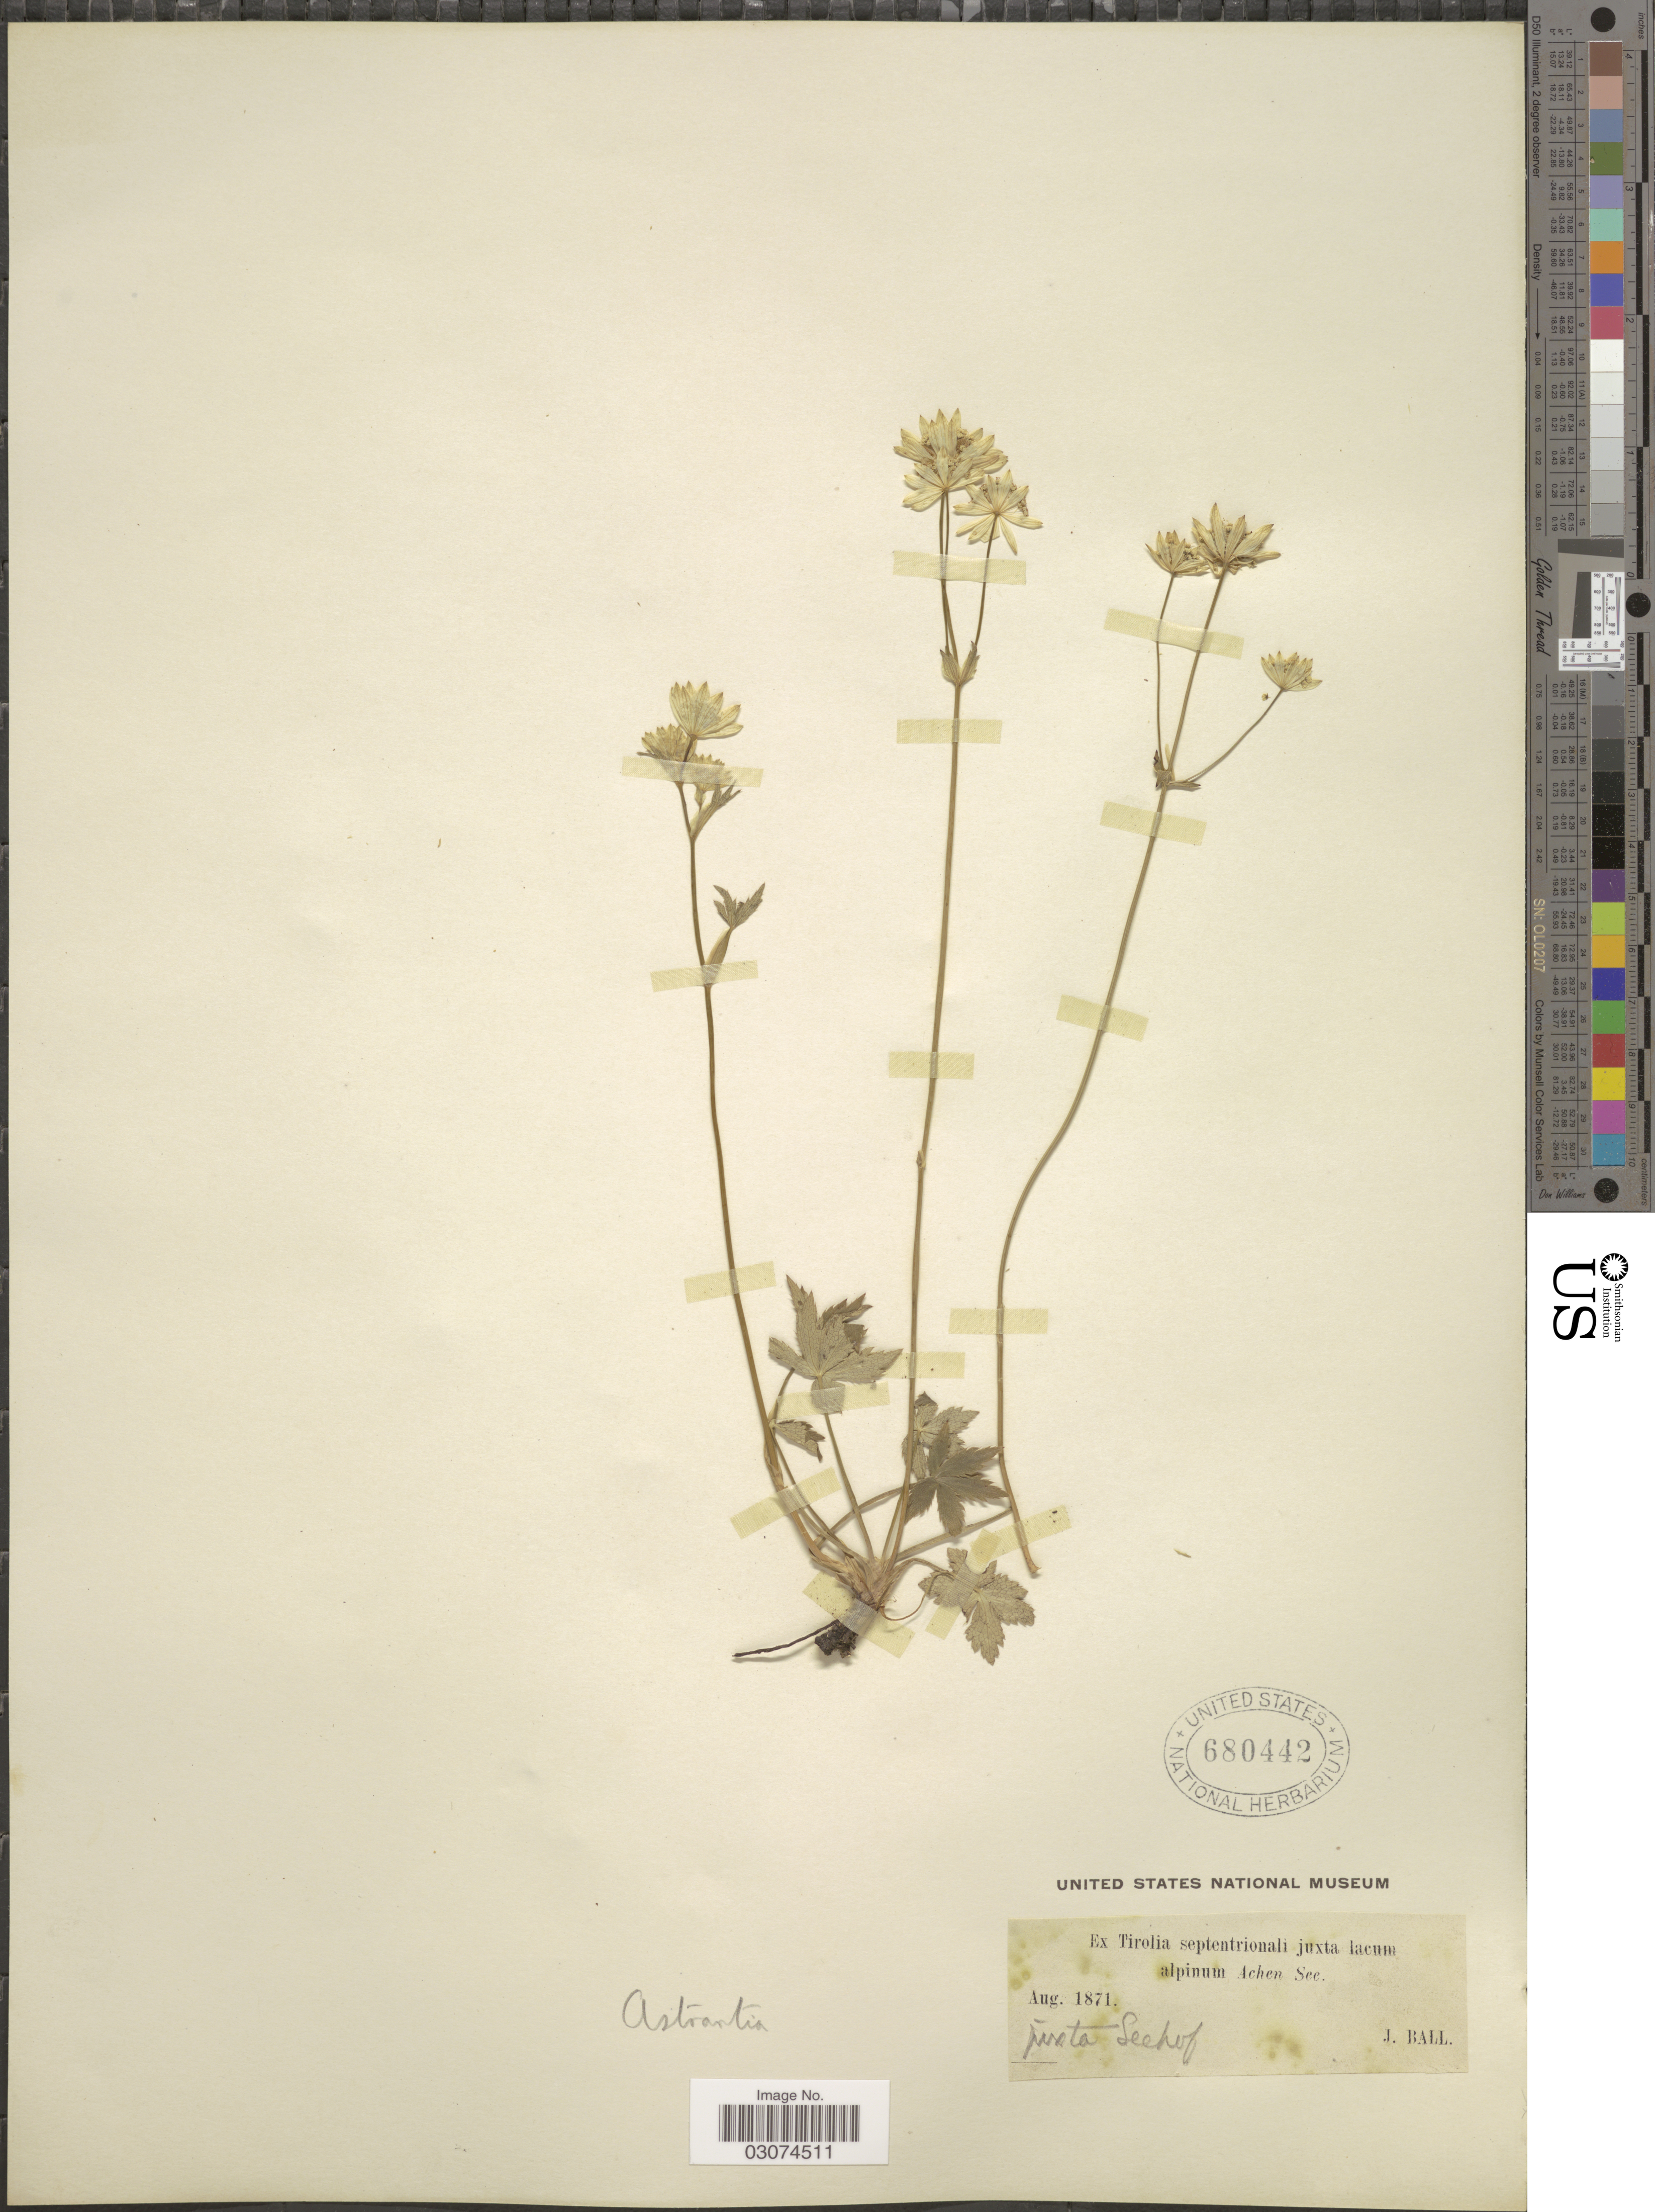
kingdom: Plantae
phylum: Tracheophyta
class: Magnoliopsida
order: Apiales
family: Apiaceae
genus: Astrantia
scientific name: Astrantia sp.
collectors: J. Ball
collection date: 1871-08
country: Austria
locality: Ex Tirolia septentrionali juxta lacum alpinum Achen See. Pixta Seehof.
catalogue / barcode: US 680442